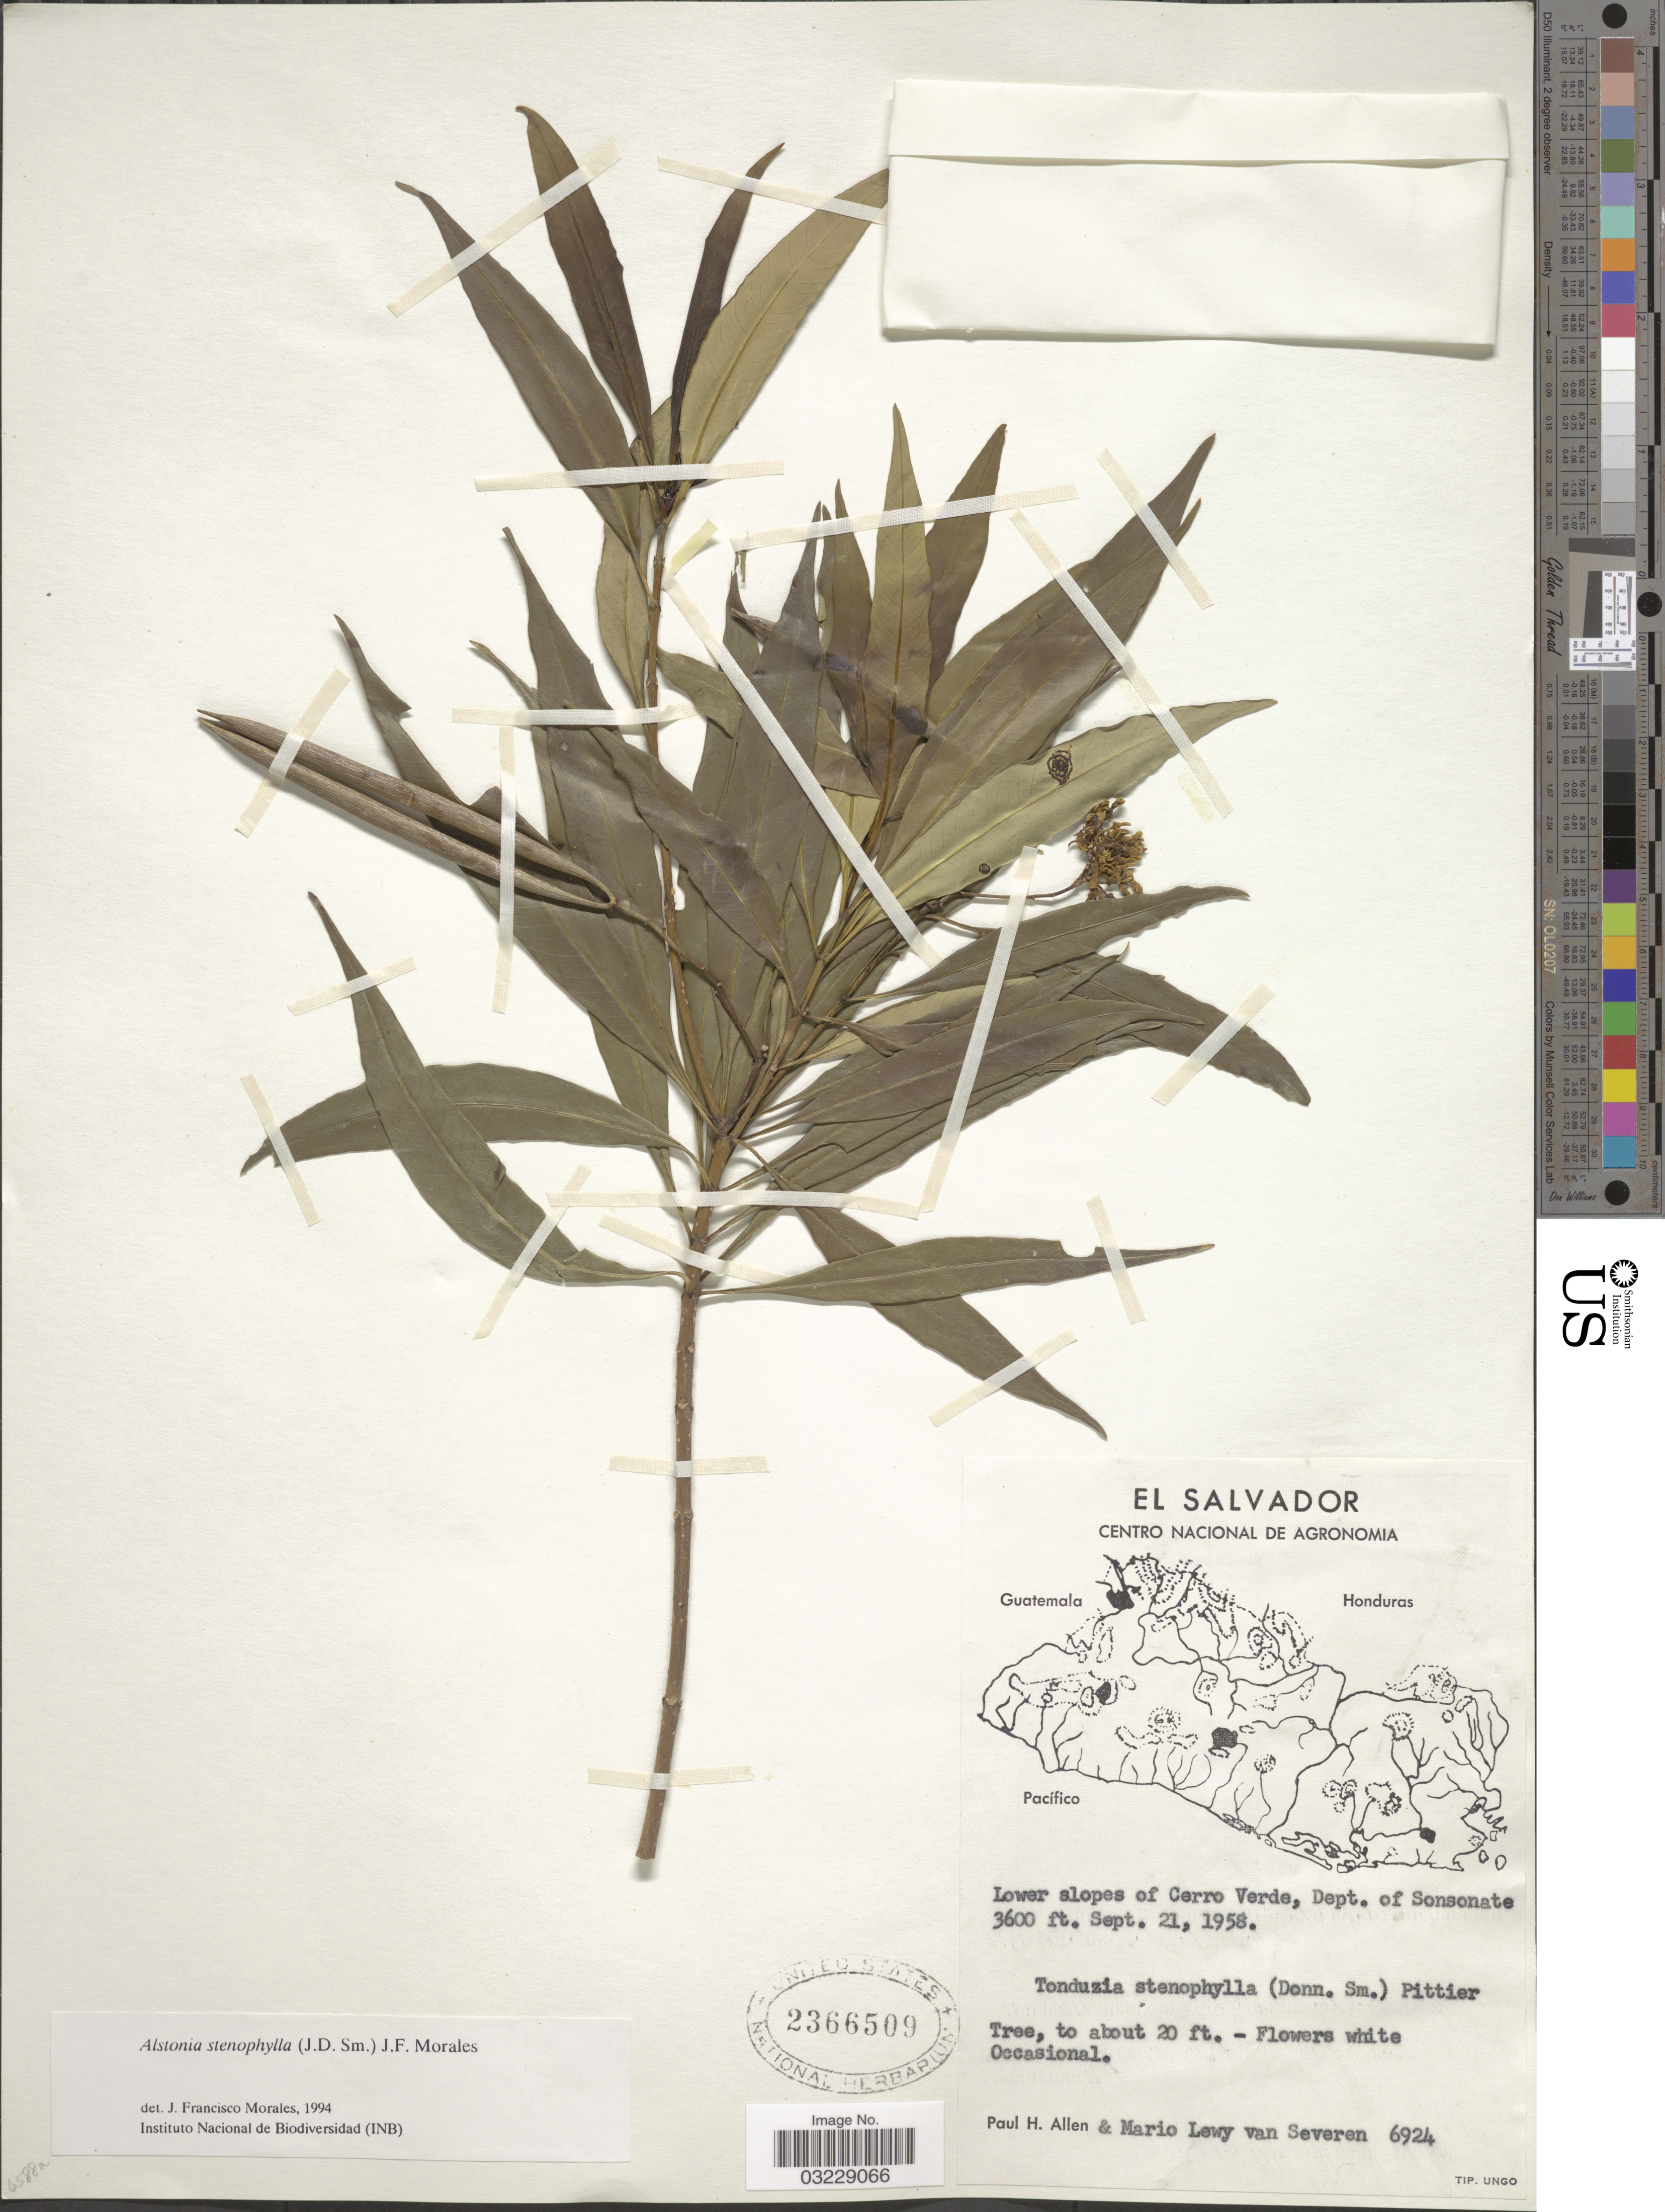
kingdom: Plantae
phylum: Tracheophyta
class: Magnoliopsida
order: Gentianales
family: Apocynaceae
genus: Alstonia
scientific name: Alstonia stenophylla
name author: Guillaumin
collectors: P. H. Allen & M. Van Severen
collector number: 6924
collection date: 1958-09-21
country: El Salvador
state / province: Sonsonate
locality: Lower slopes of Cerro Verde, Dept. of Sonsonate.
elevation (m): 1097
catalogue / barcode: US 2366509